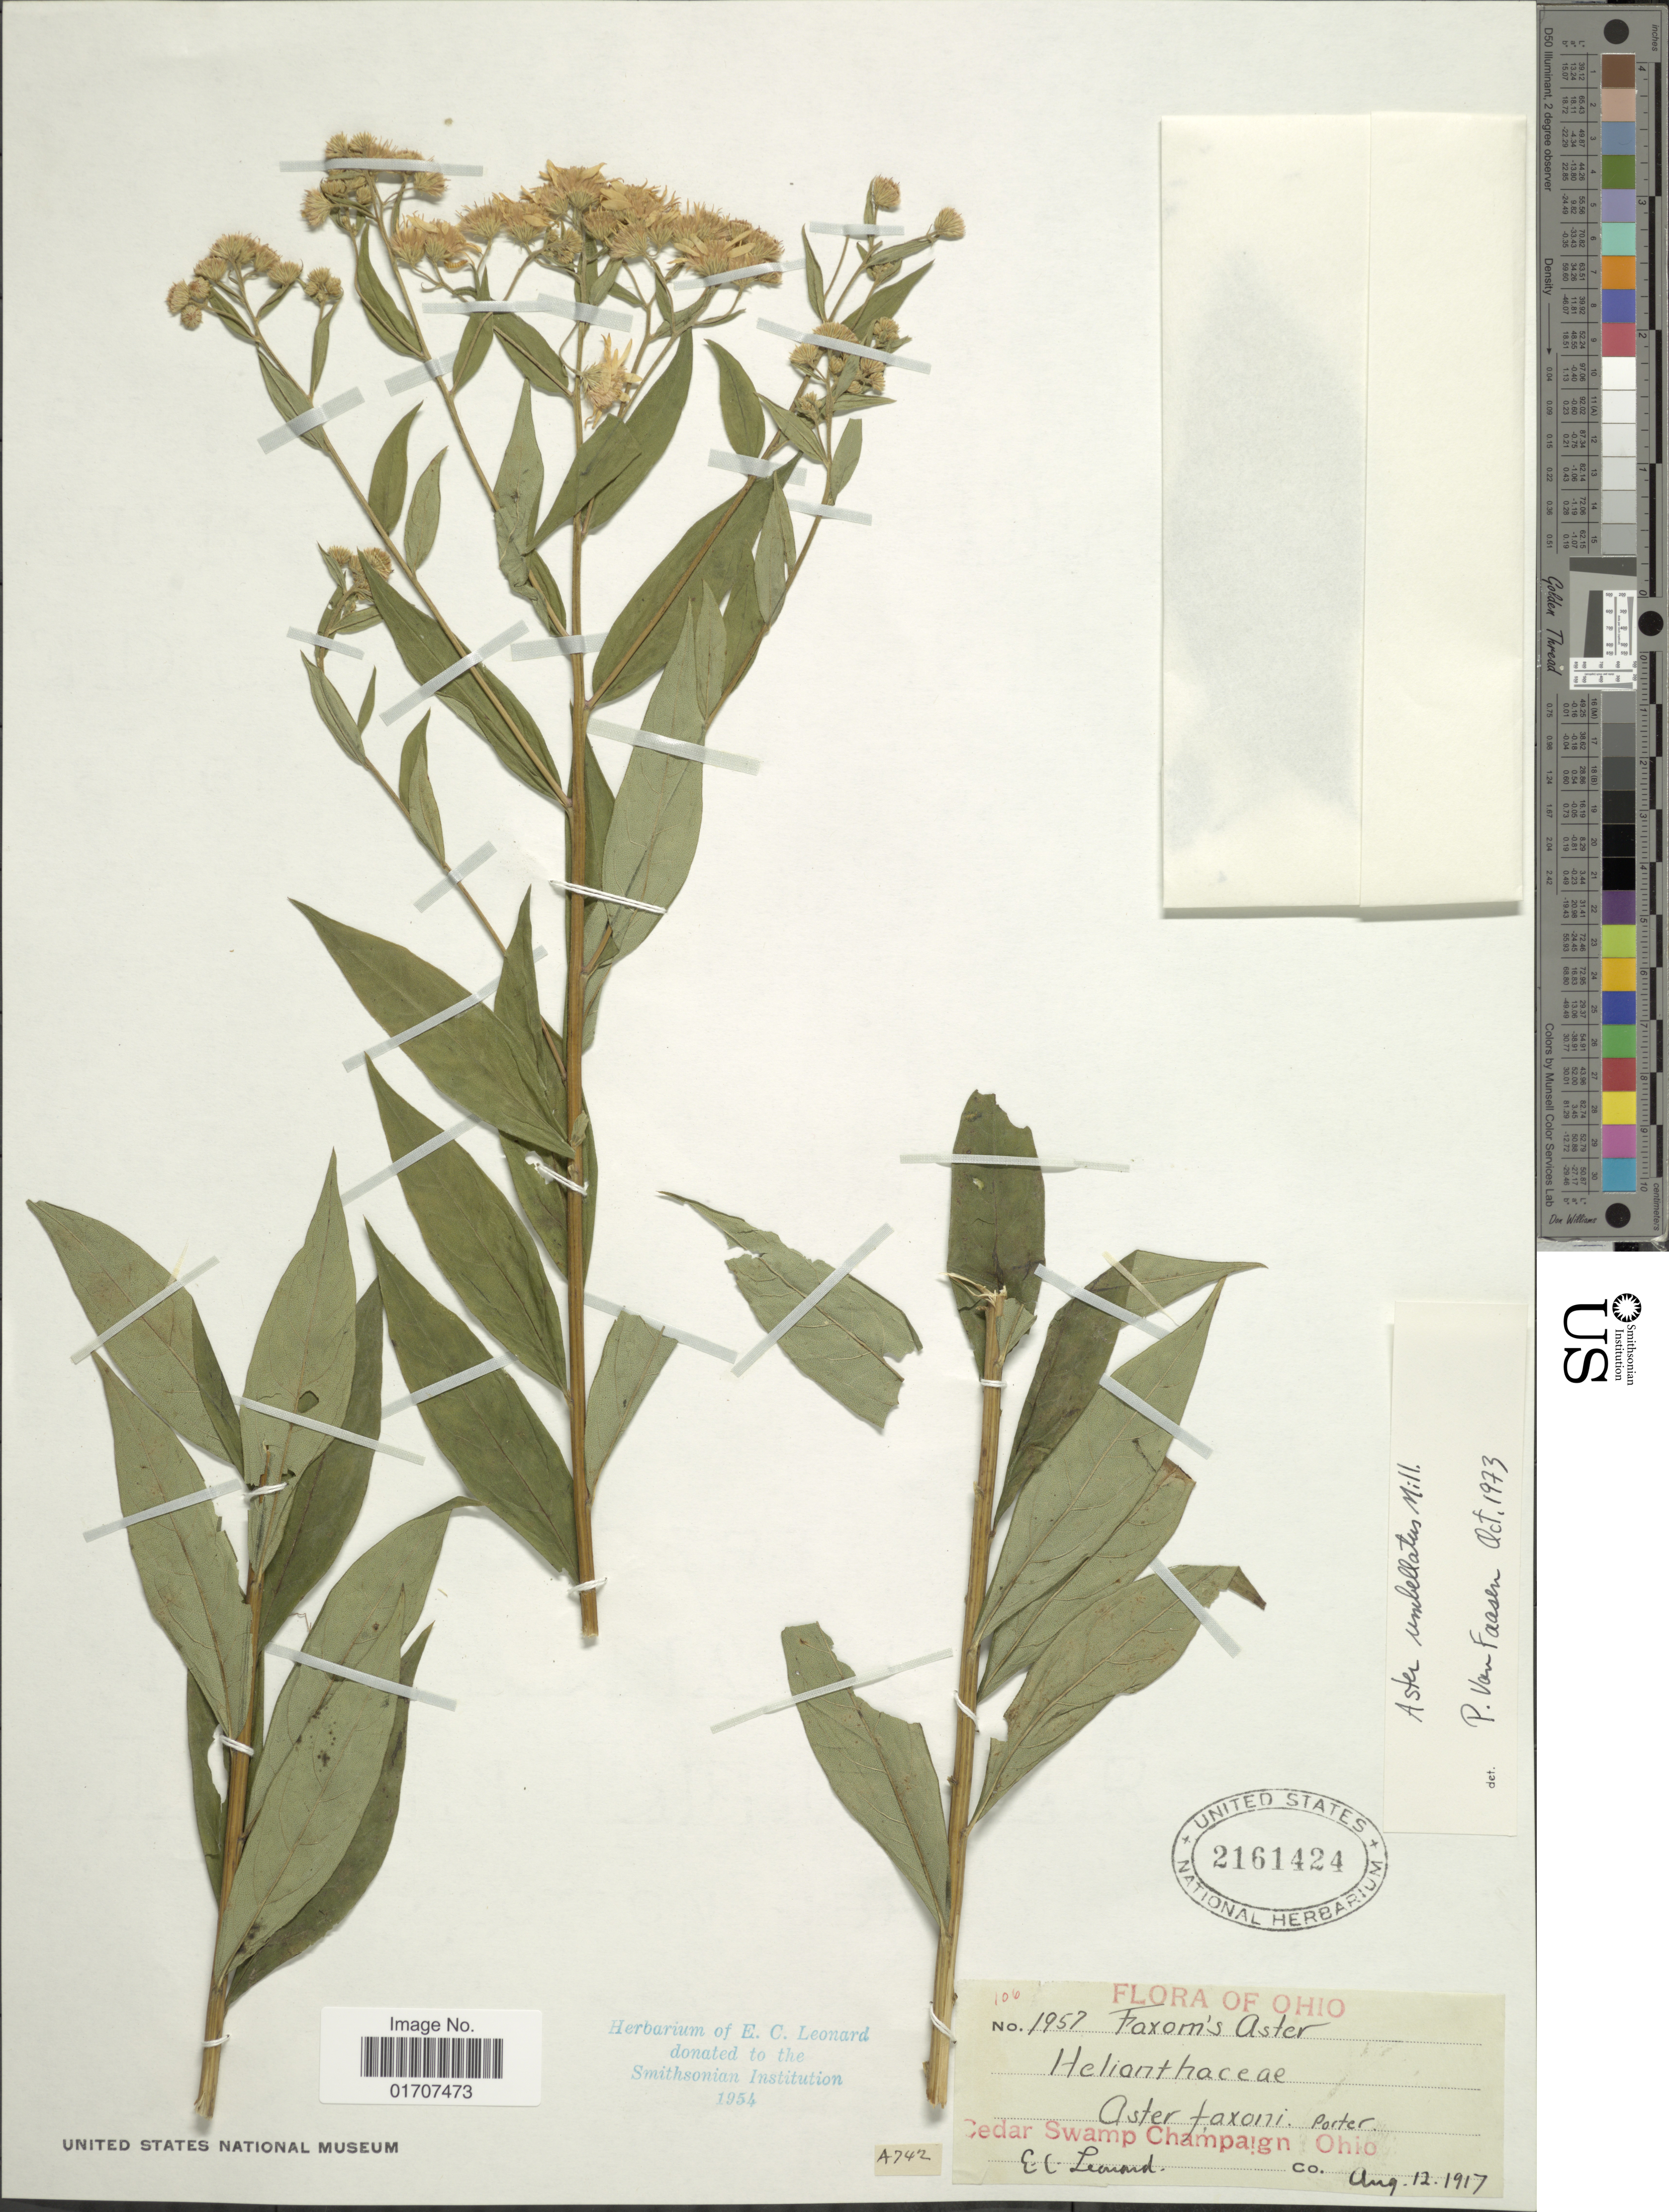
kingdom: Plantae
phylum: Tracheophyta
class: Magnoliopsida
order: Asterales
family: Asteraceae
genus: Doellingeria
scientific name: Doellingeria umbellata var. umbellata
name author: Nees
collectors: E. C. Leonard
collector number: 106/1957?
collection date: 1917-08-12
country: United States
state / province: Ohio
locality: Cedar Swamp, Champaign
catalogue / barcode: US 2161424